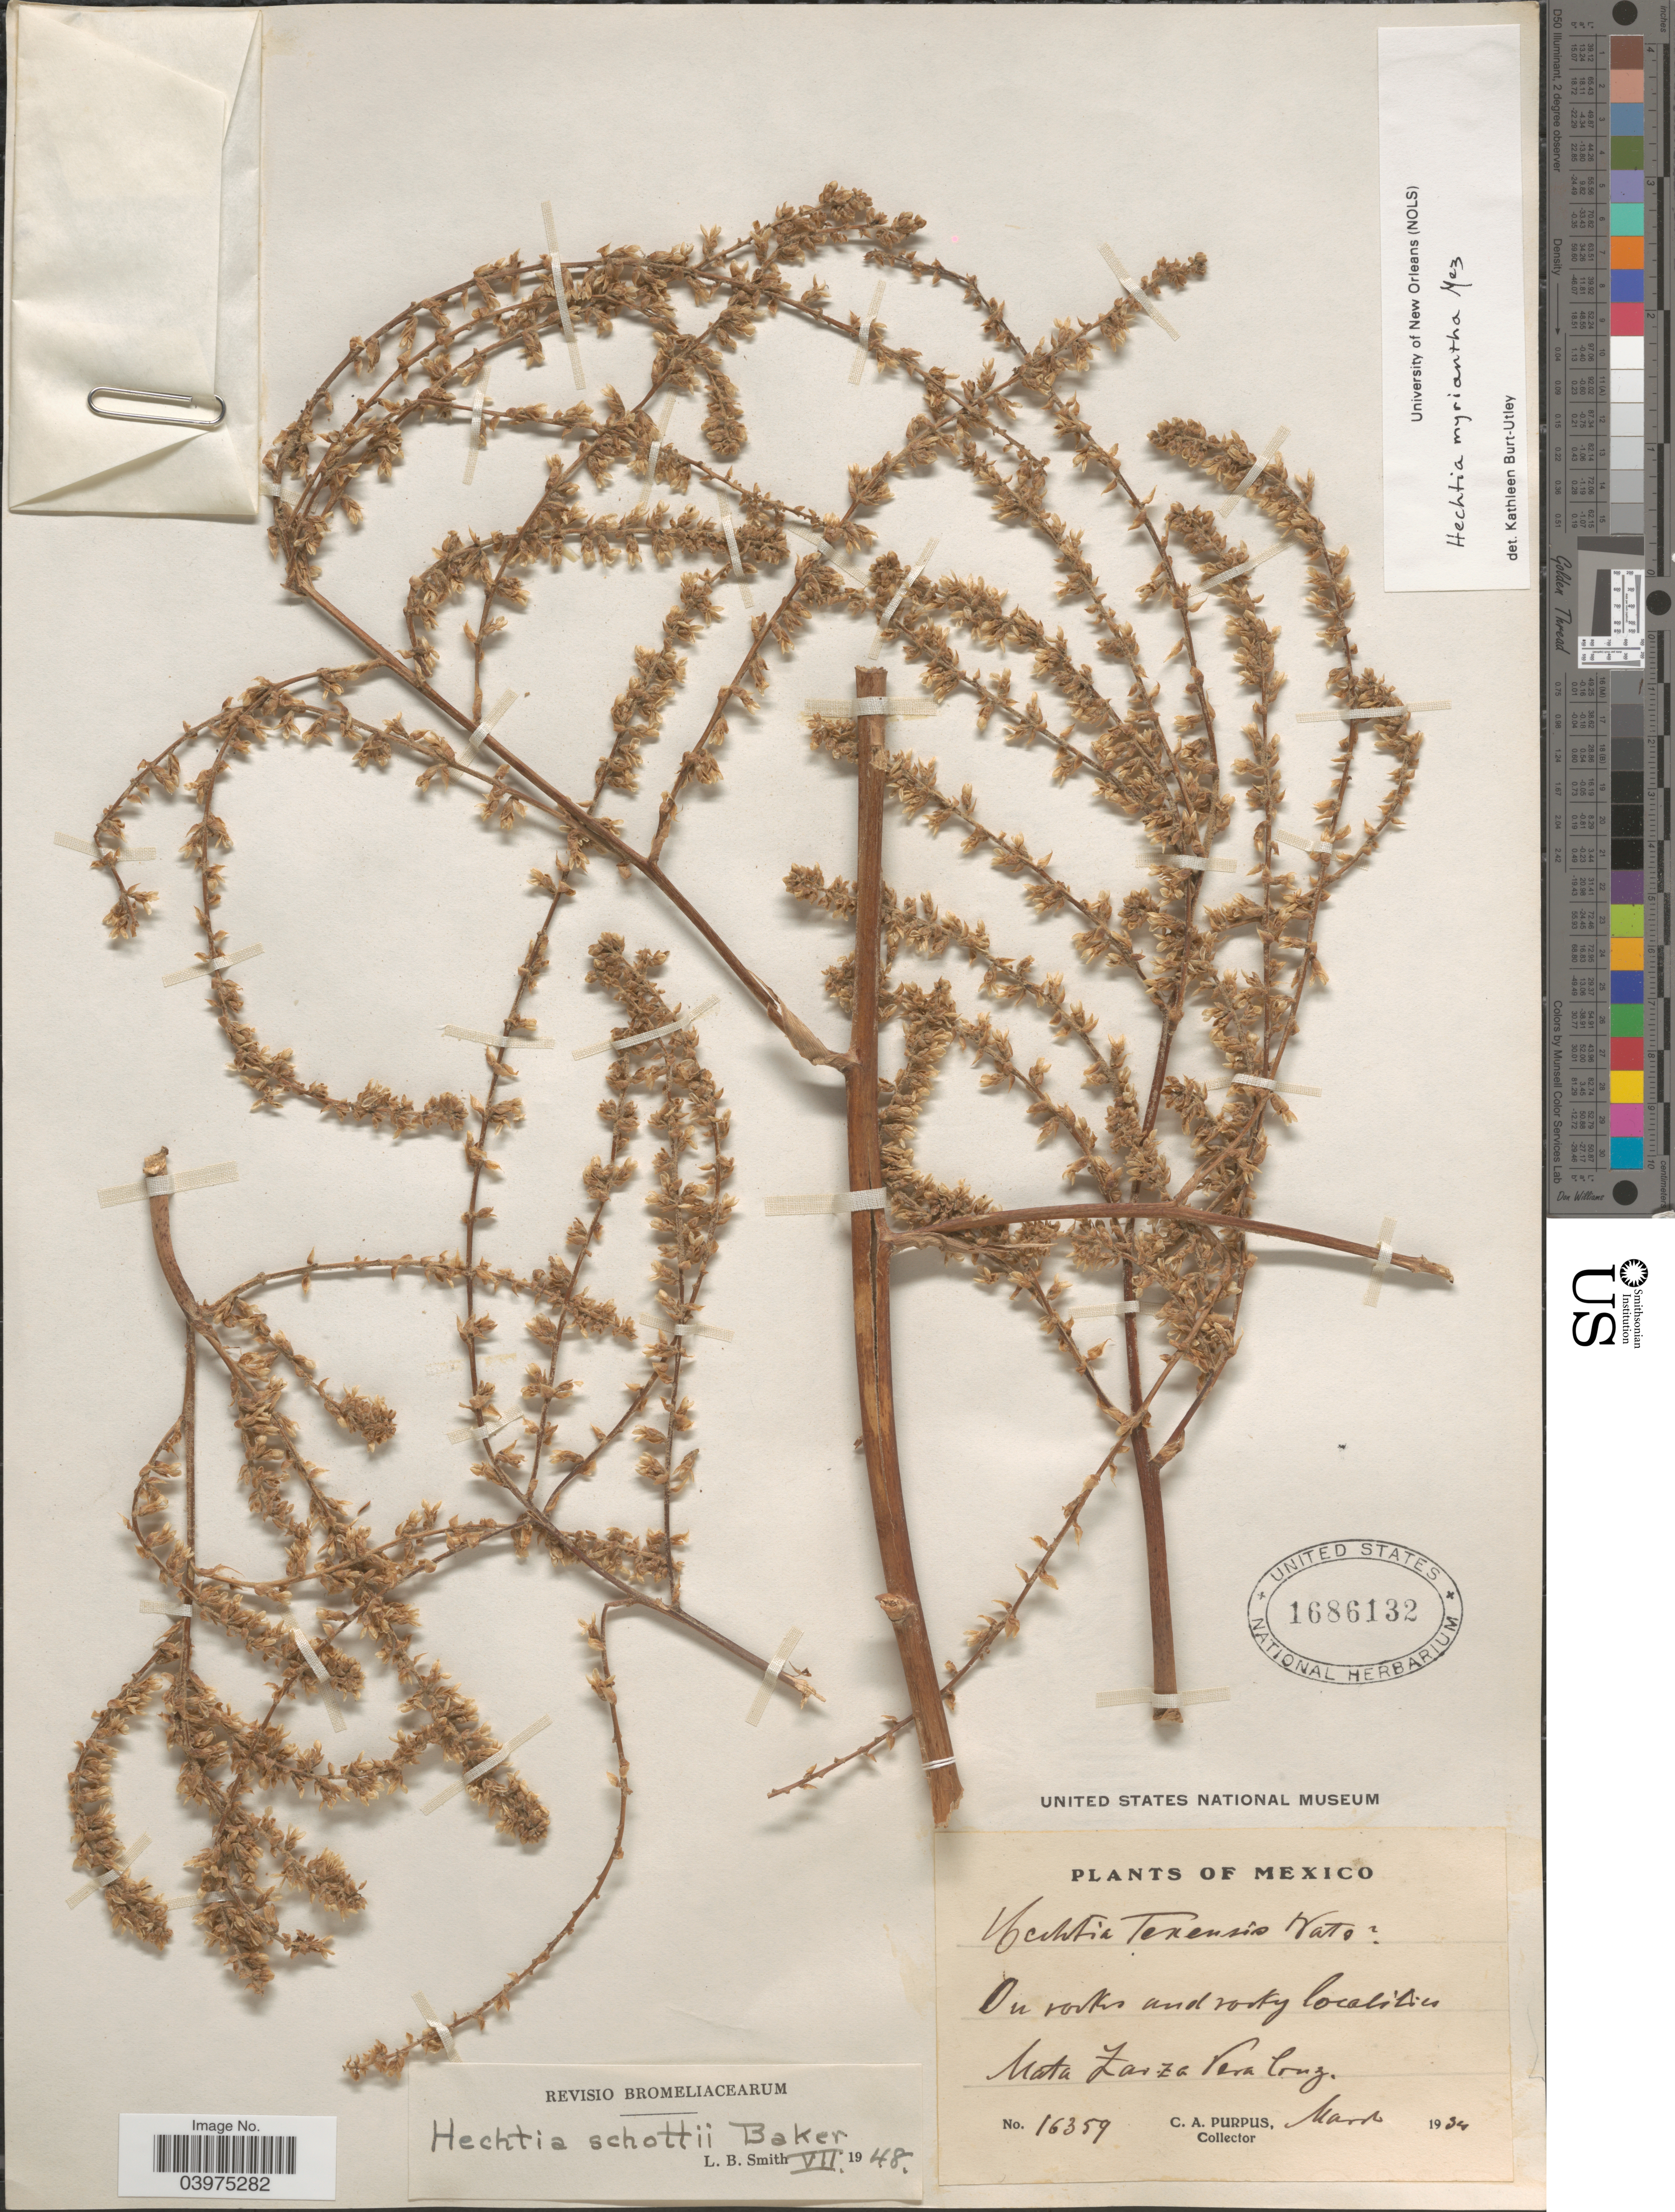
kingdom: Plantae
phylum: Tracheophyta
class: Liliopsida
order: Poales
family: Bromeliaceae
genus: Hechtia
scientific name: Hechtia schottii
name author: Baker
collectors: C. A. Purpus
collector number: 16359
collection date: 1934-03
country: Mexico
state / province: Veracruz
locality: Mata Zarza.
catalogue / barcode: US 1686132